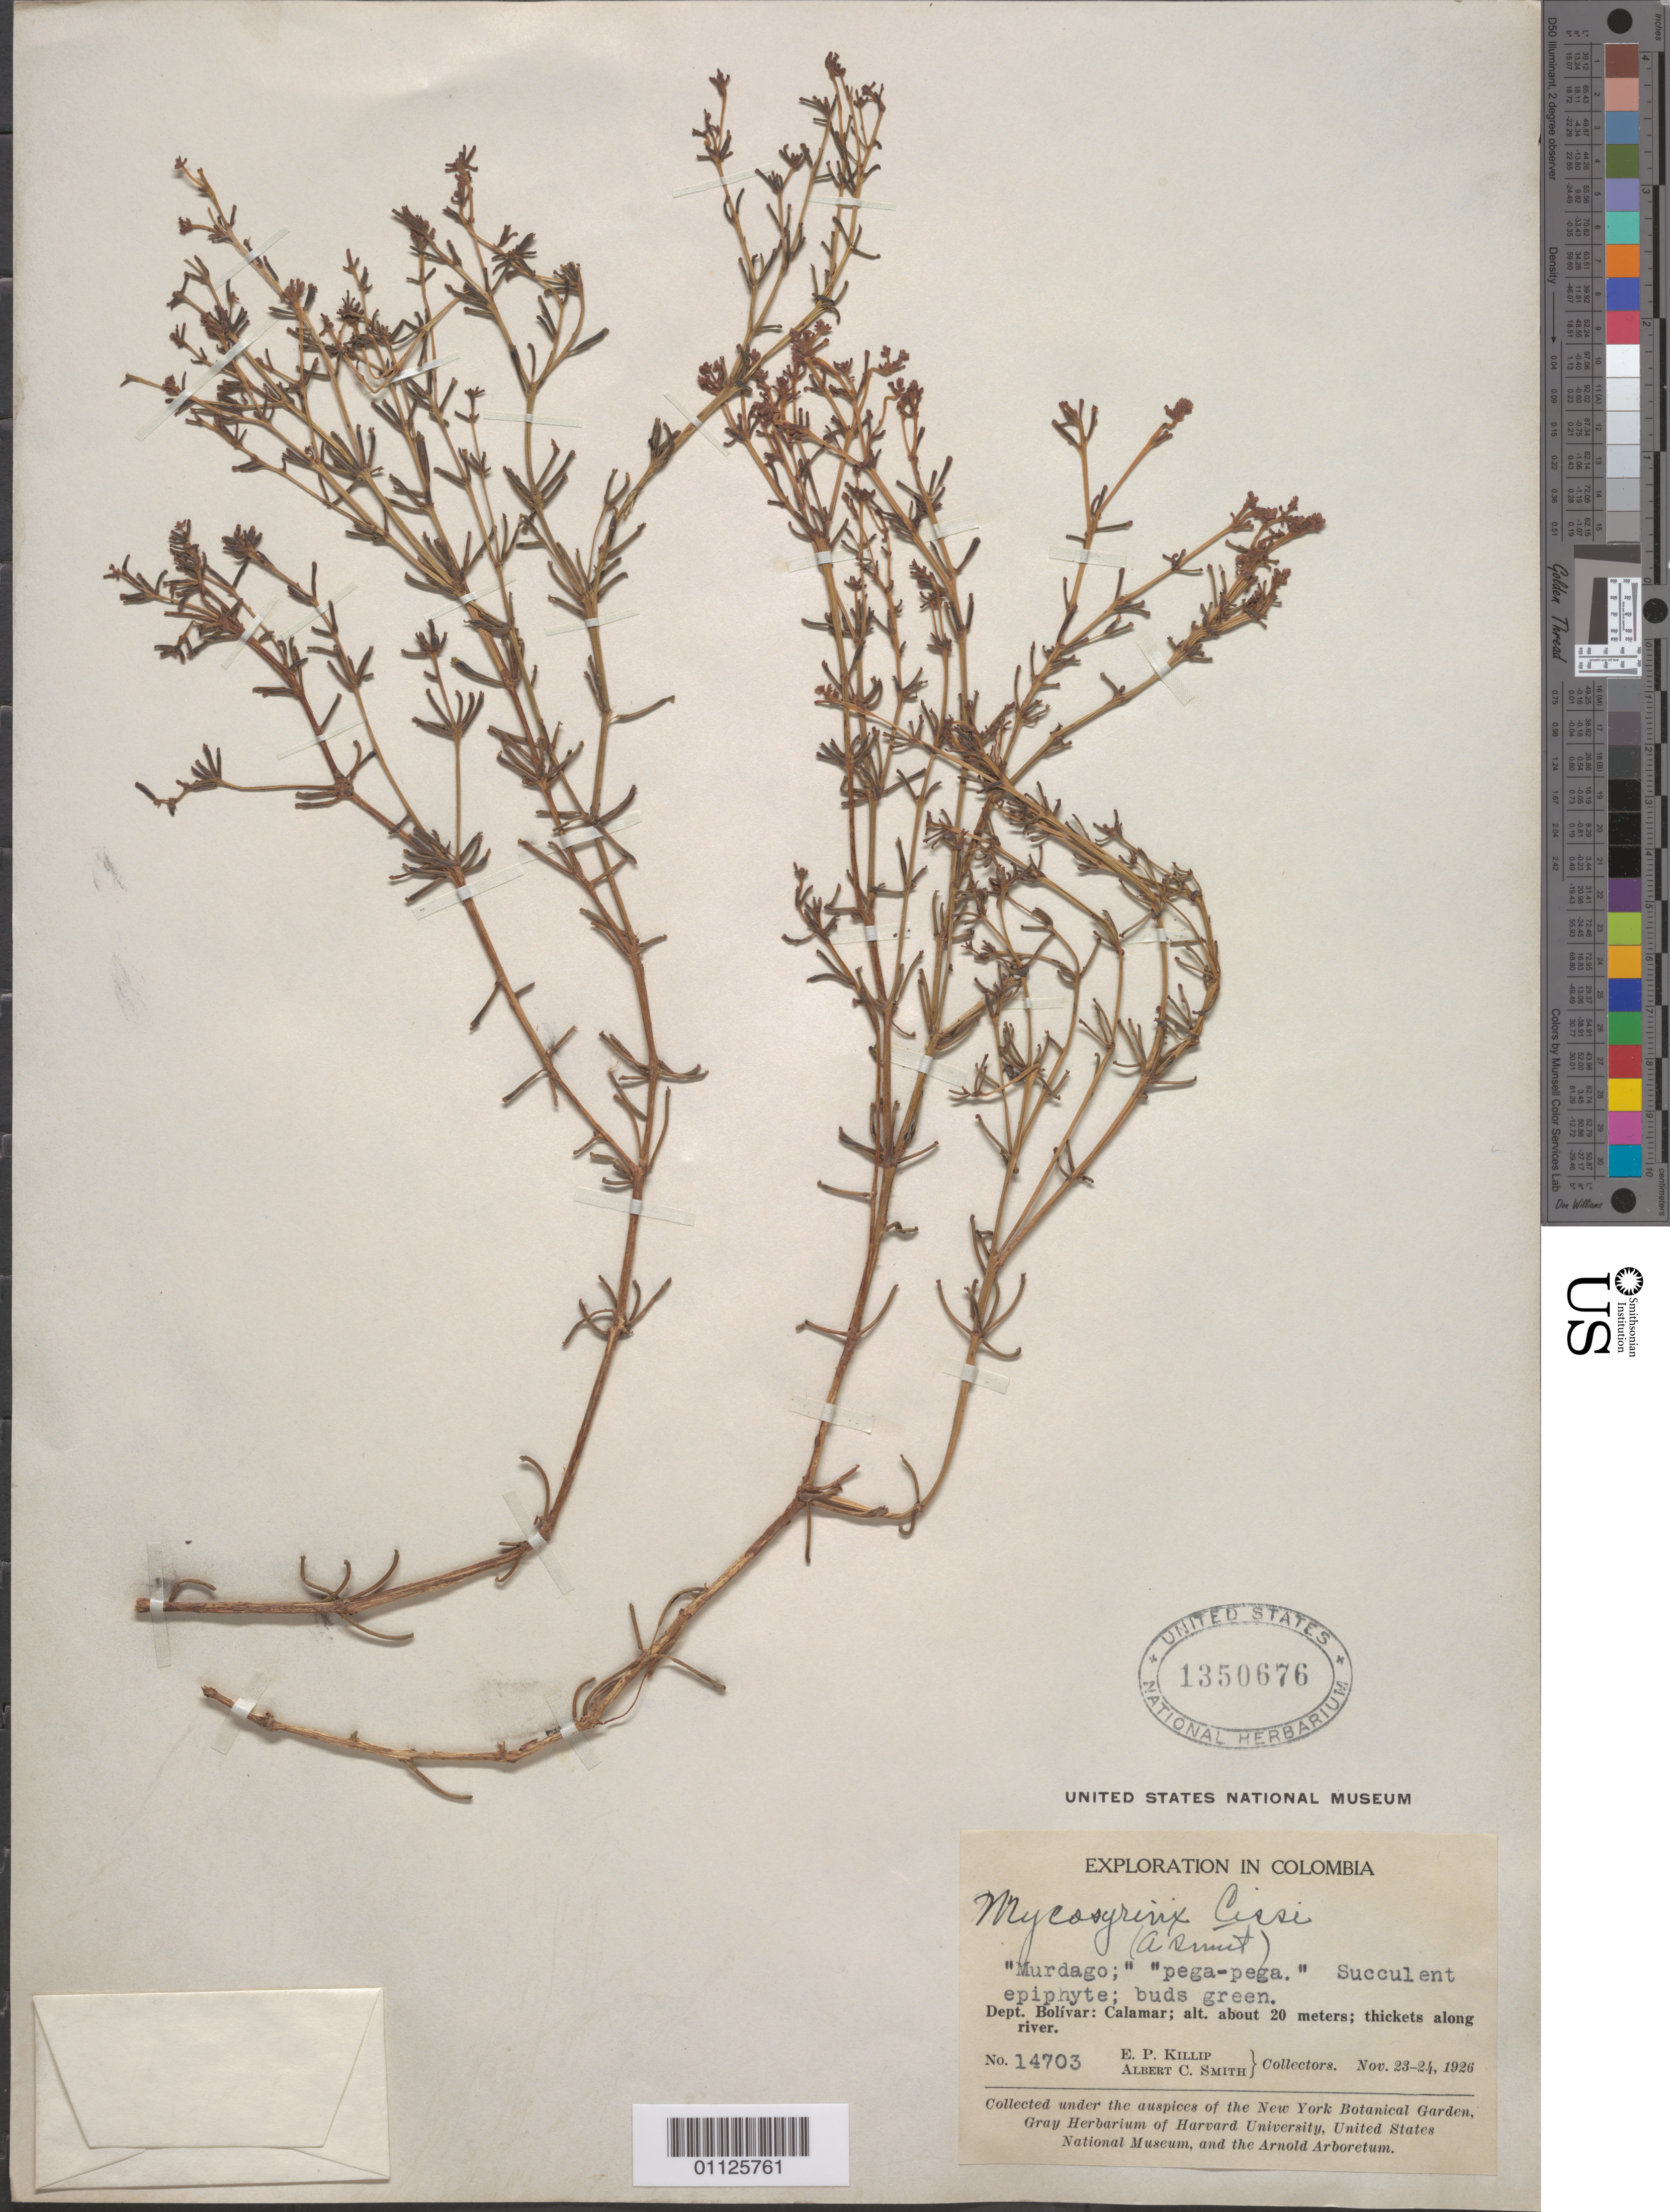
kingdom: Plantae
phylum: Tracheophyta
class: Magnoliopsida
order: Vitales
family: Vitaceae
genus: Cissus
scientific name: Cissus verticillata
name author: (L.) Nicolson & C.E. Jarvis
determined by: Strong, Mark T., (BOT), Smithsonian Institution - National Museum of Natural History (UNITED STATES)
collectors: E. P. Killip & A. C. Smith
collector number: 14703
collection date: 1926-11-23/1926-11-24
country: Colombia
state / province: Bolívar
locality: Calamar.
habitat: Thickets along river. Succulent epiphyte.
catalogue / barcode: US 1350676